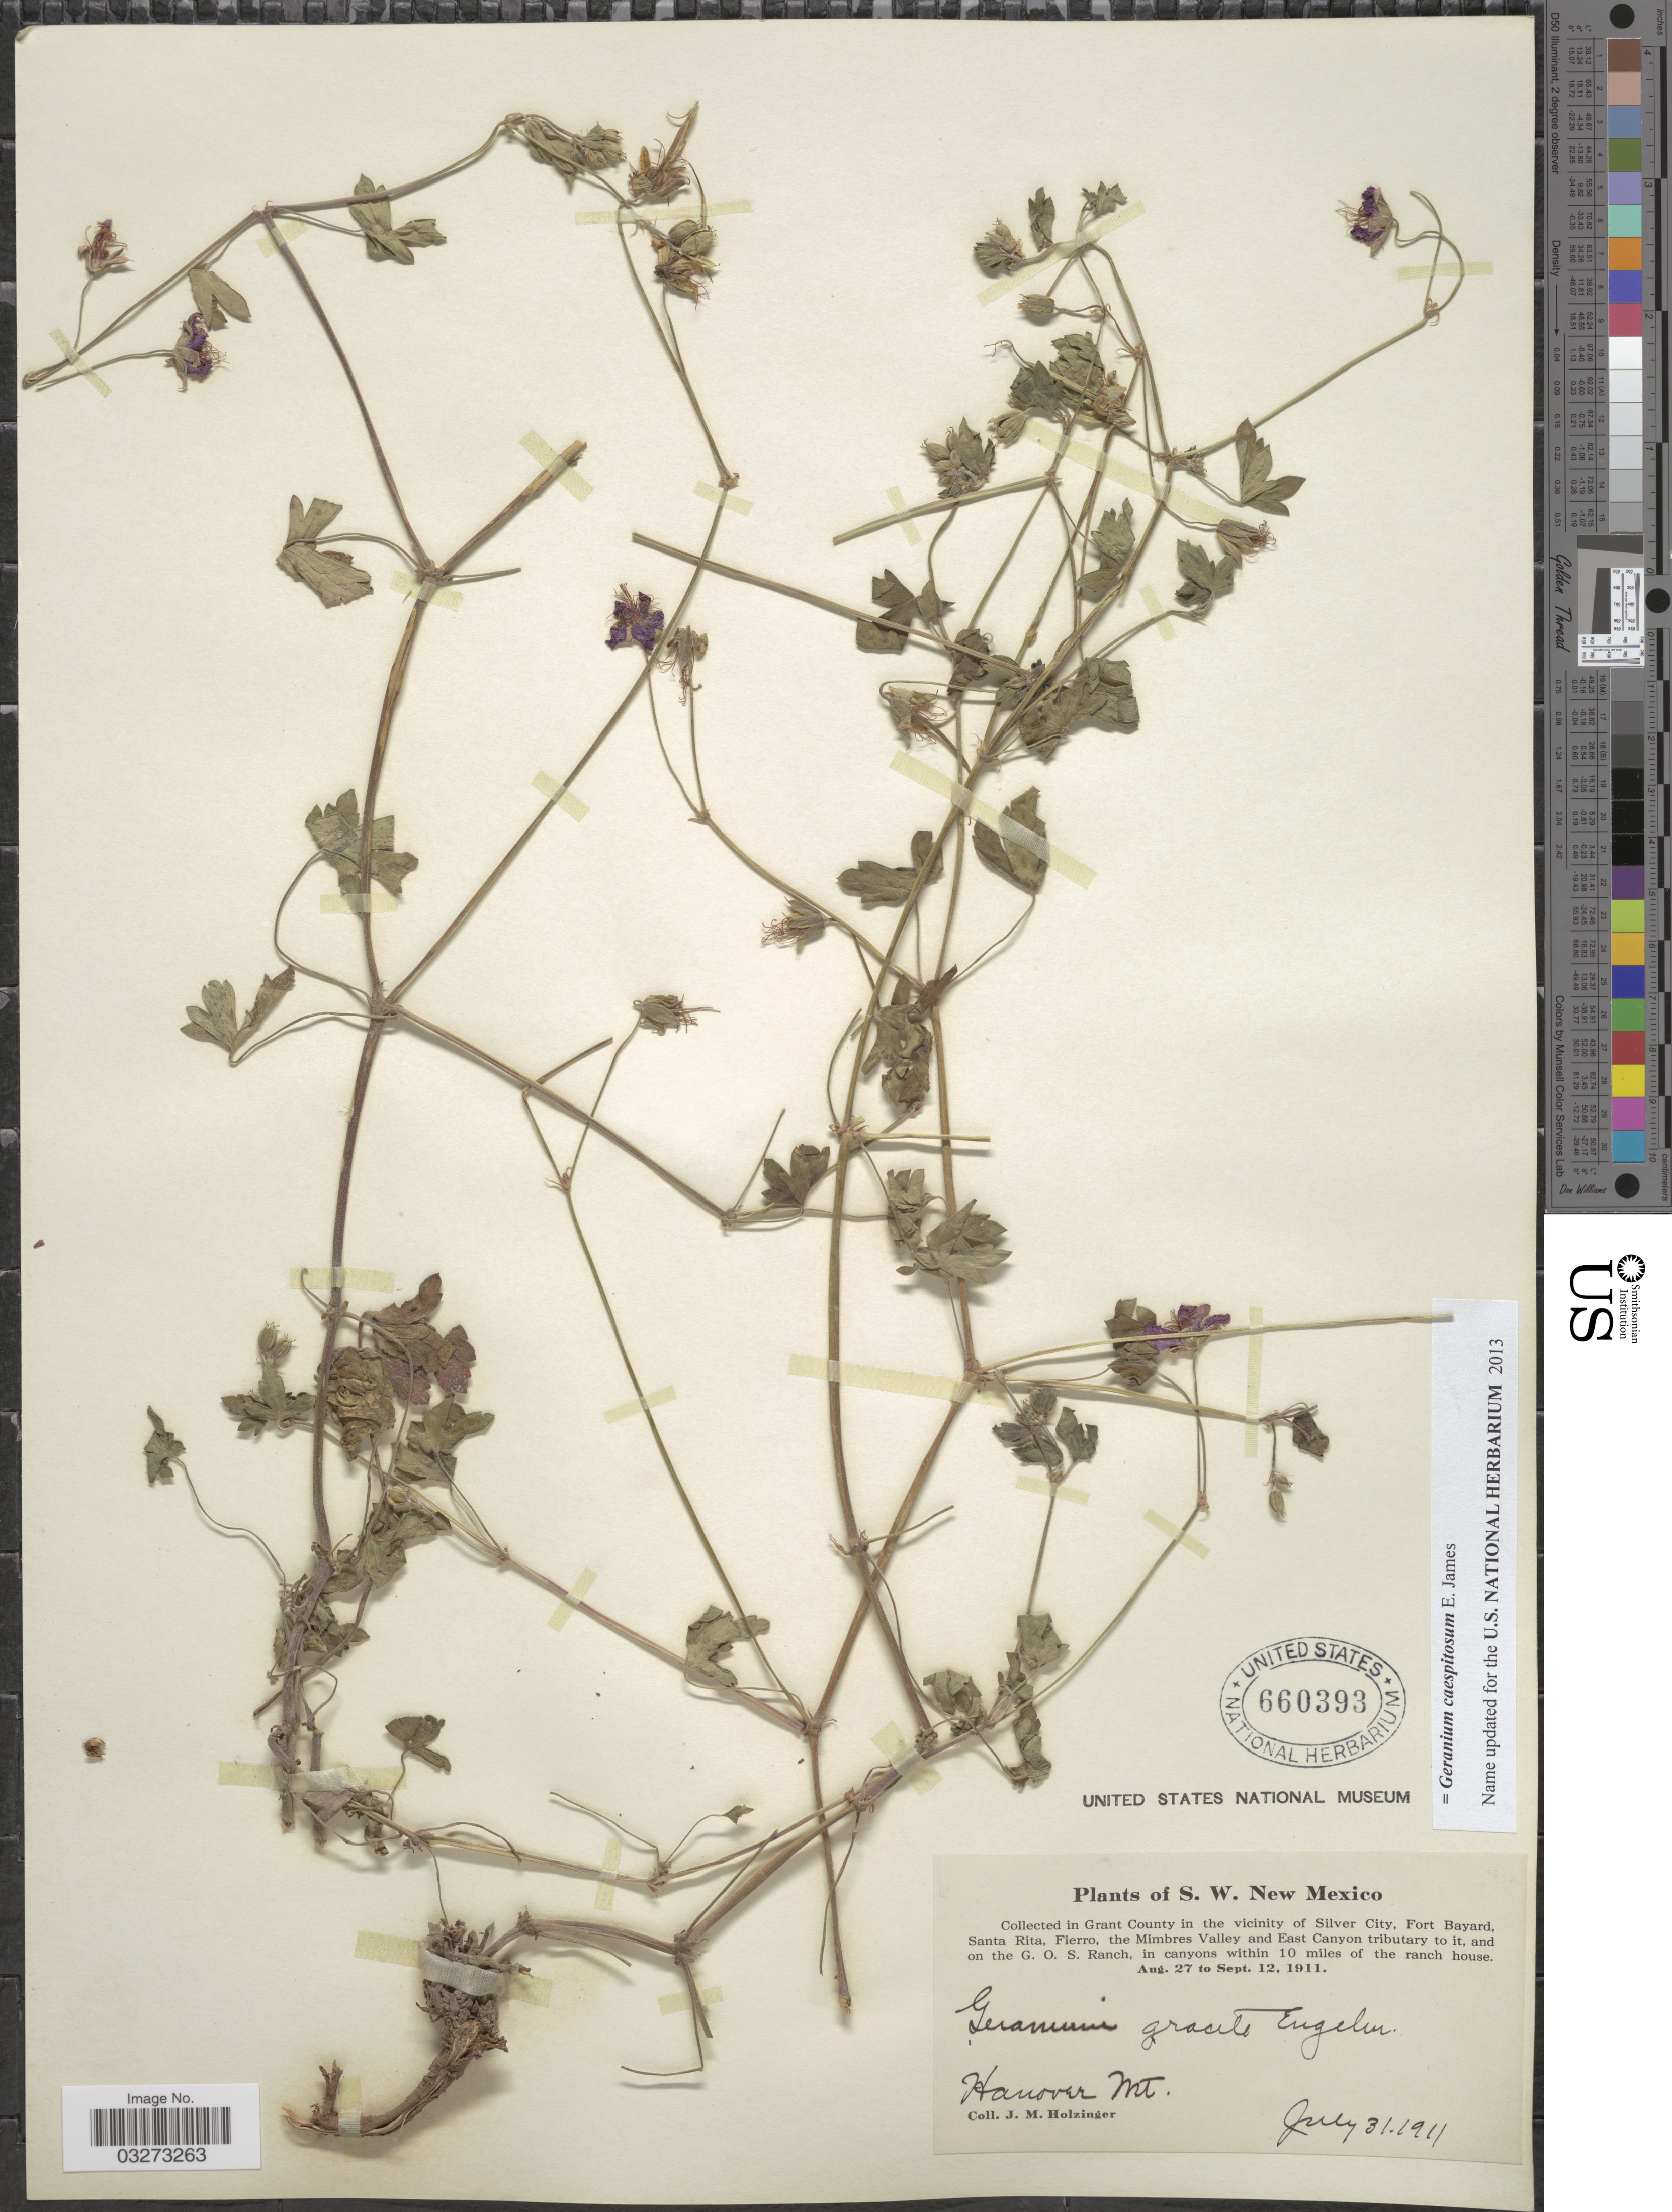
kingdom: Plantae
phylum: Tracheophyta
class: Magnoliopsida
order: Geraniales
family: Geraniaceae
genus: Geranium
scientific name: Geranium caespitosum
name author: E. James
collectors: J. M. Holzinger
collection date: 1911-07-31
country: United States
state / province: New Mexico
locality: S. W. New Mexico. Collected in Grant County in the vicinity of Silver City, Fort Bayard, Santa Rita, Fierro, the Mimbres Valley and East Canyon tributary to it, and on the G. O. S. Ranch, in canyons within 10 miles of the ranch house. Hanover Mt.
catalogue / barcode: US 660393